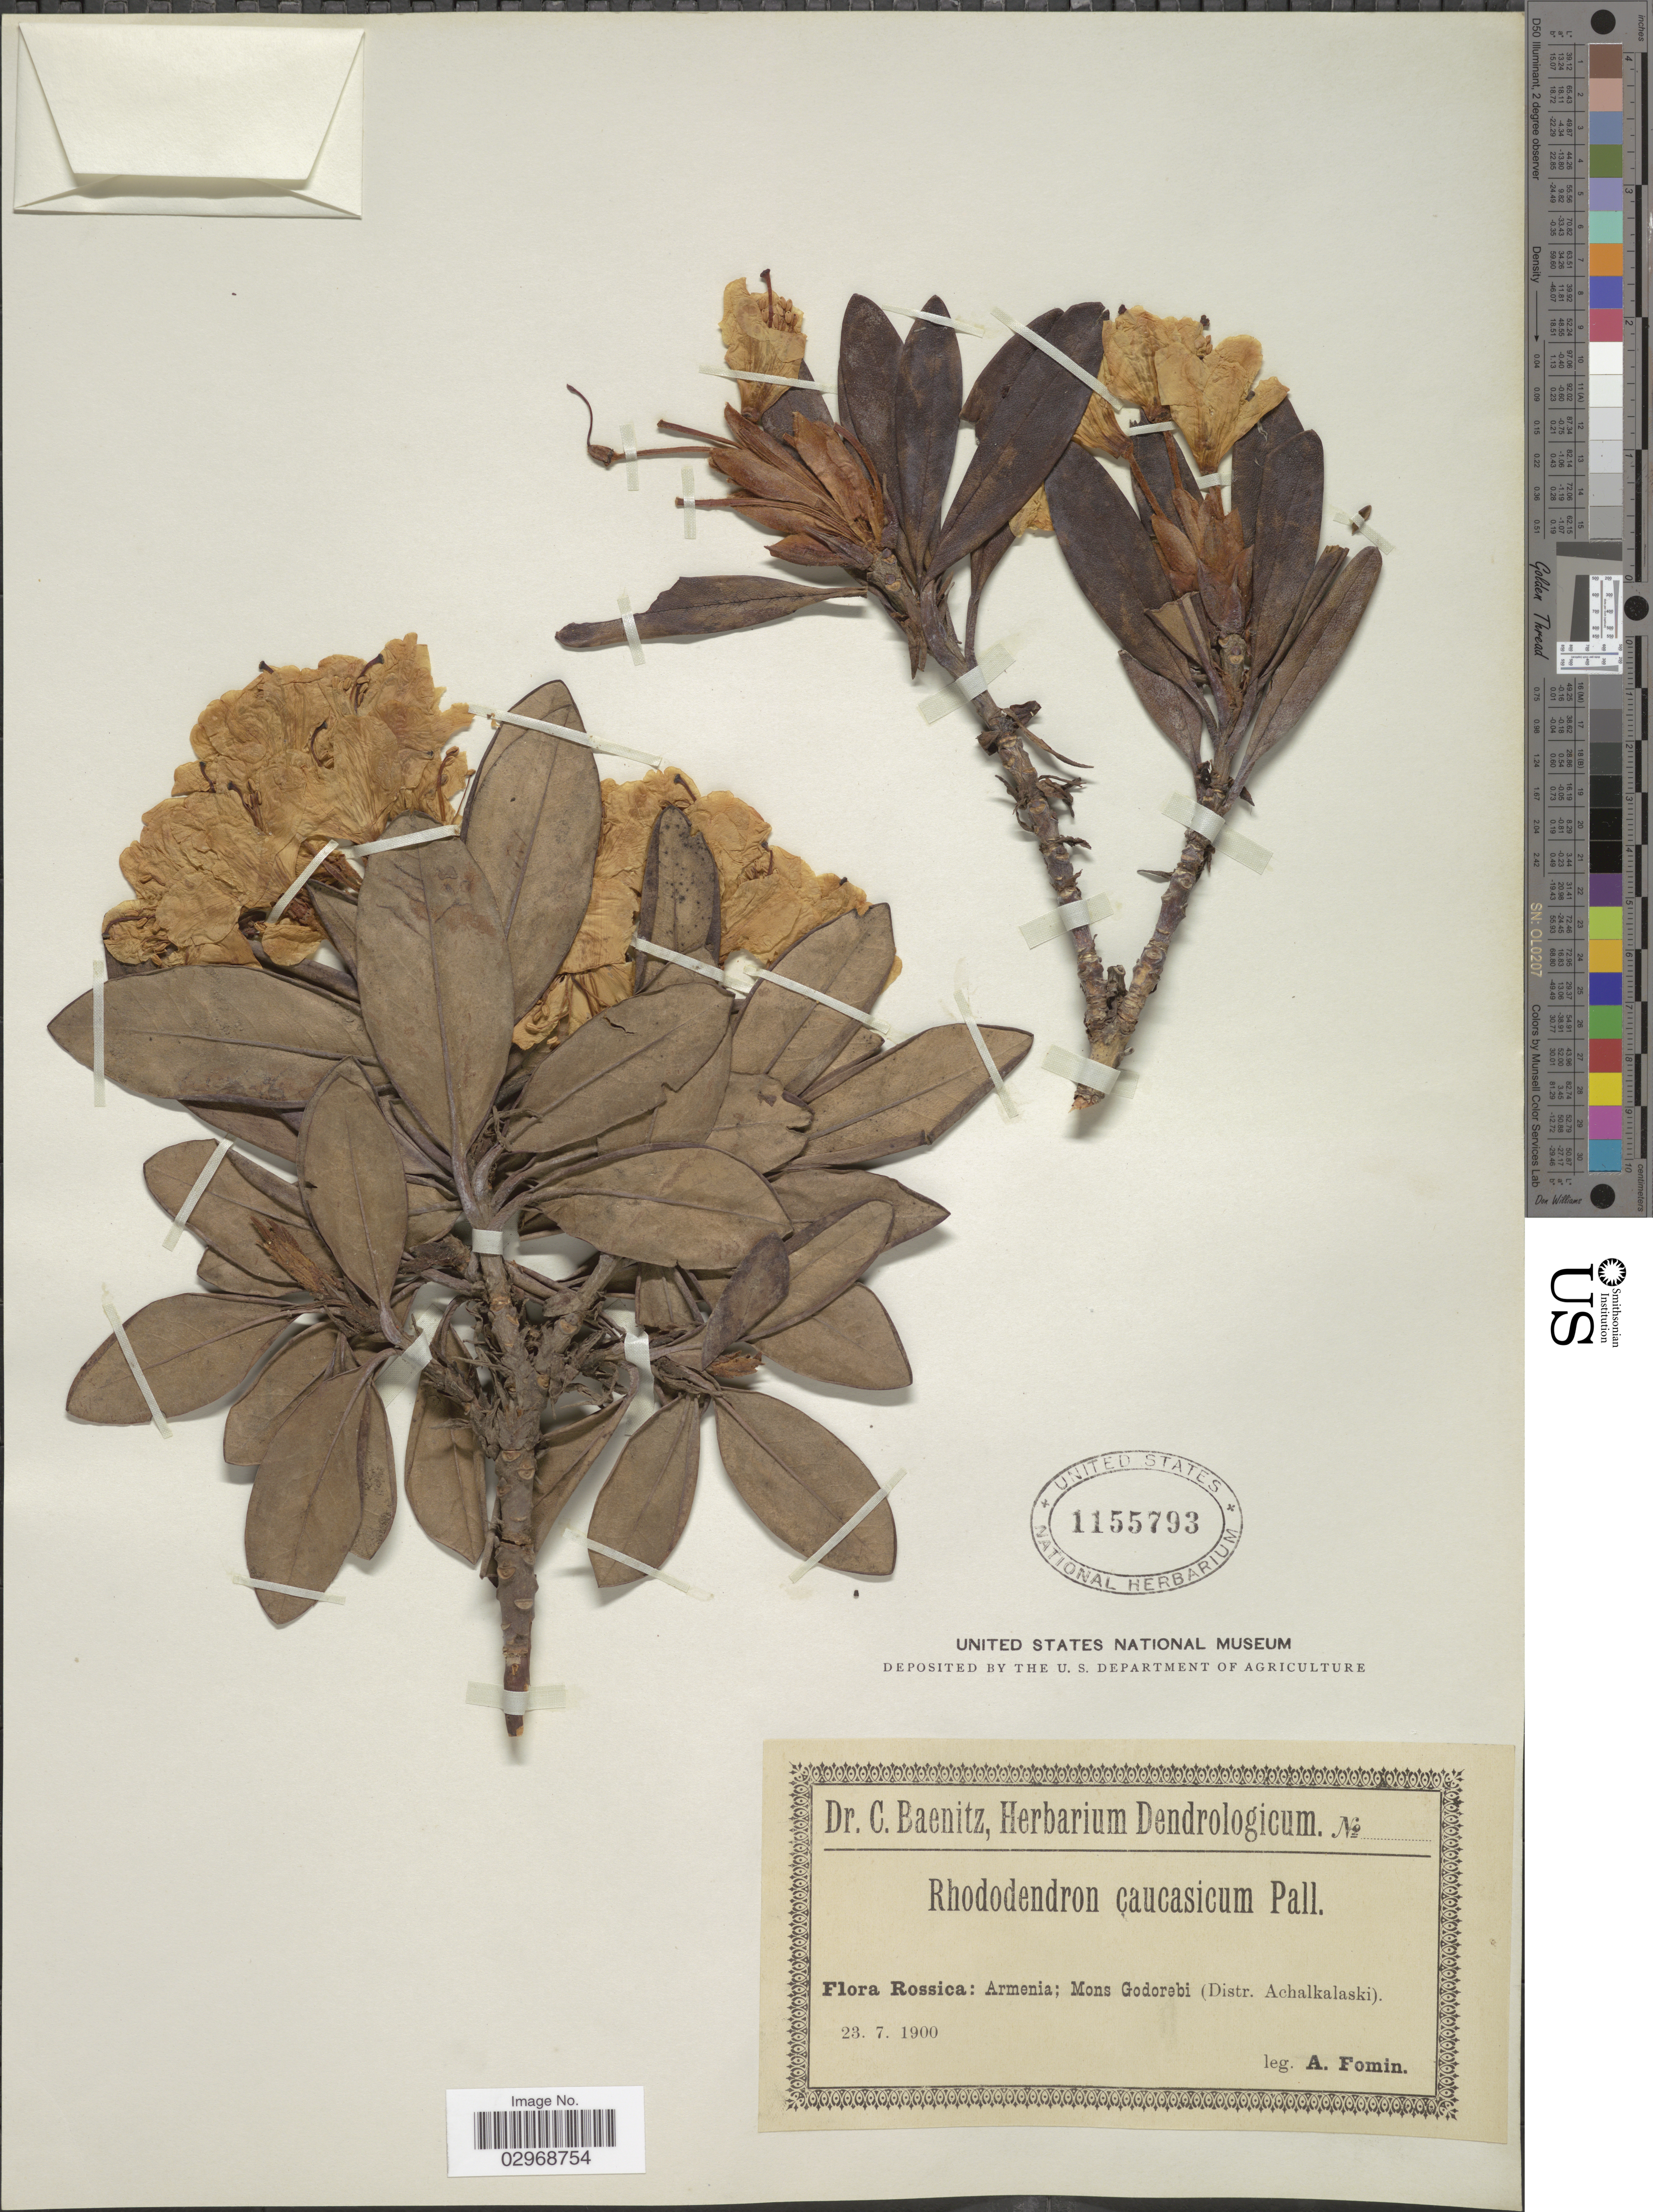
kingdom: Plantae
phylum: Tracheophyta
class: Magnoliopsida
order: Ericales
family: Ericaceae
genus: Rhododendron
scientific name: Rhododendron caucasicum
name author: Pall.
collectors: A. V. Fomin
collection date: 1900-07-23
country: Armenia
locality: Rossica: Armenia; Mons Godorebi (Distr. Achalkalaski).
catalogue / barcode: US 1155793